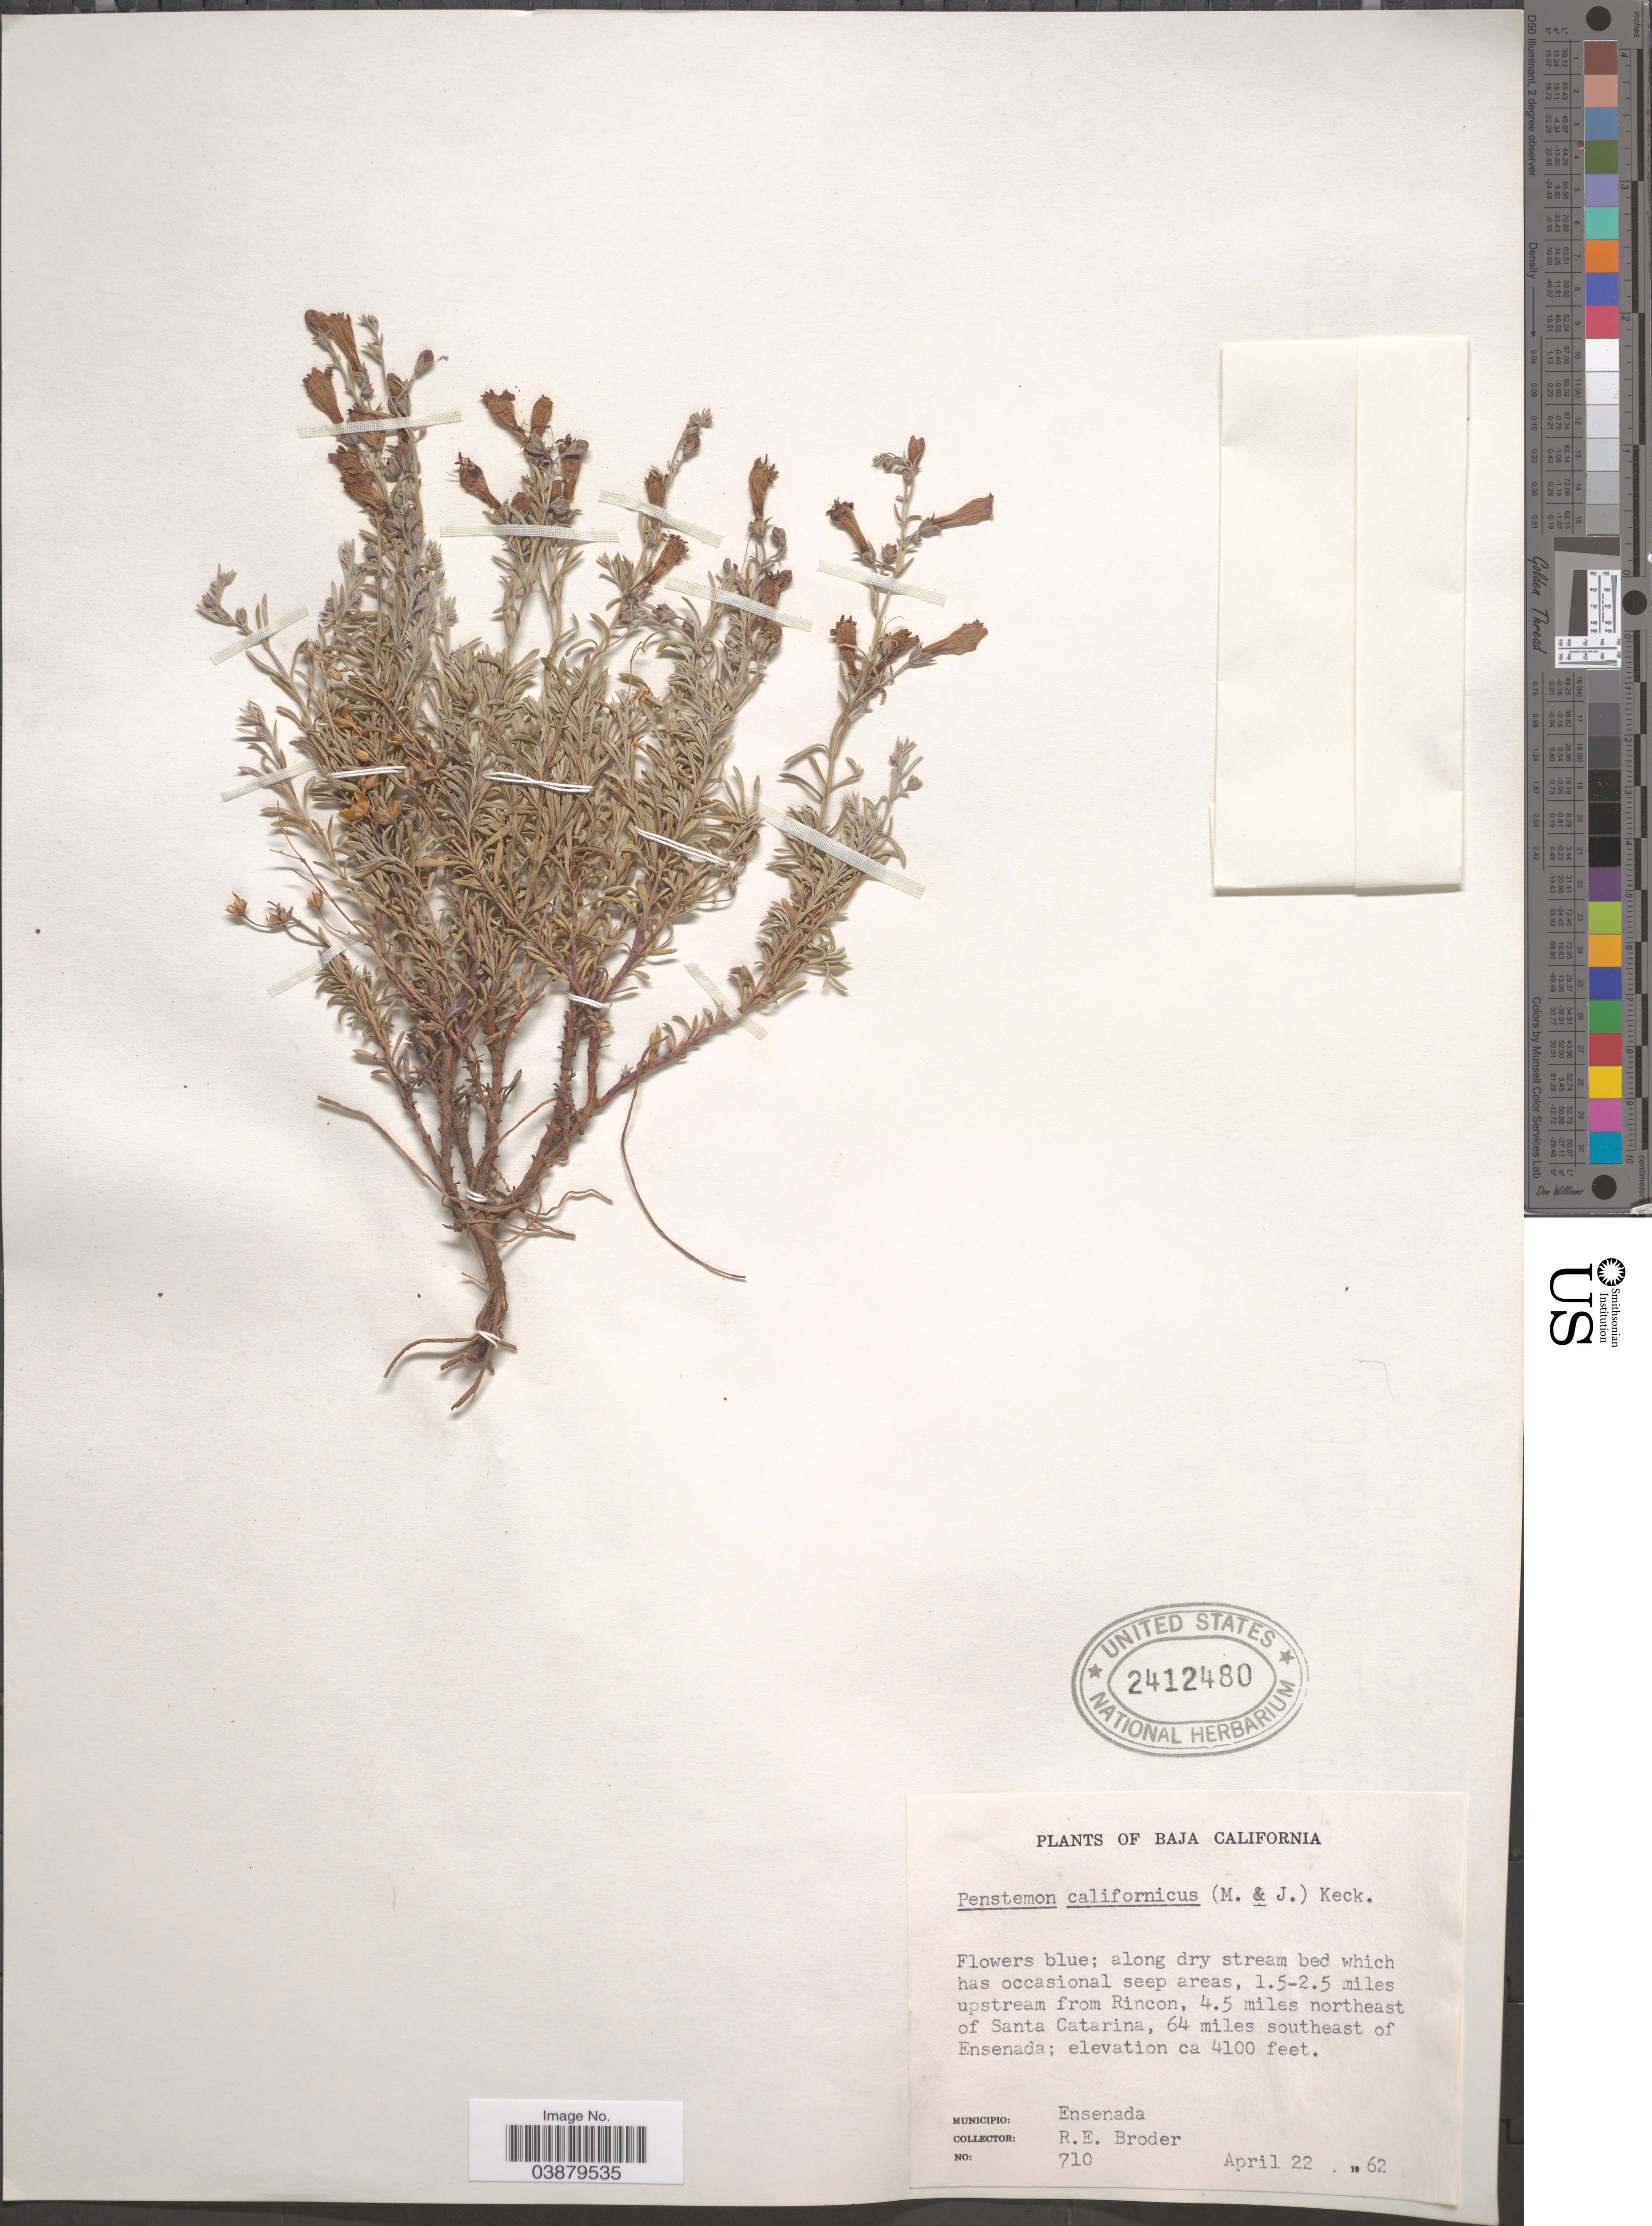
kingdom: Plantae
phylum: Tracheophyta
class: Magnoliopsida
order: Lamiales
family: Plantaginaceae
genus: Penstemon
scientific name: Penstemon californicus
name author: (Munz & I.M. Johnst.) D.D. Keck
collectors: R. Broder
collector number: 710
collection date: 1962-04-22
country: Mexico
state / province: Baja California Norte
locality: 1.5-2.5 miles upstream from Rincon, 4.5 miles northeast of Santa Catarina, 64 miles southeast of Ensenada. Municipio: Ensenada.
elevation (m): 1250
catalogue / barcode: US 2412480